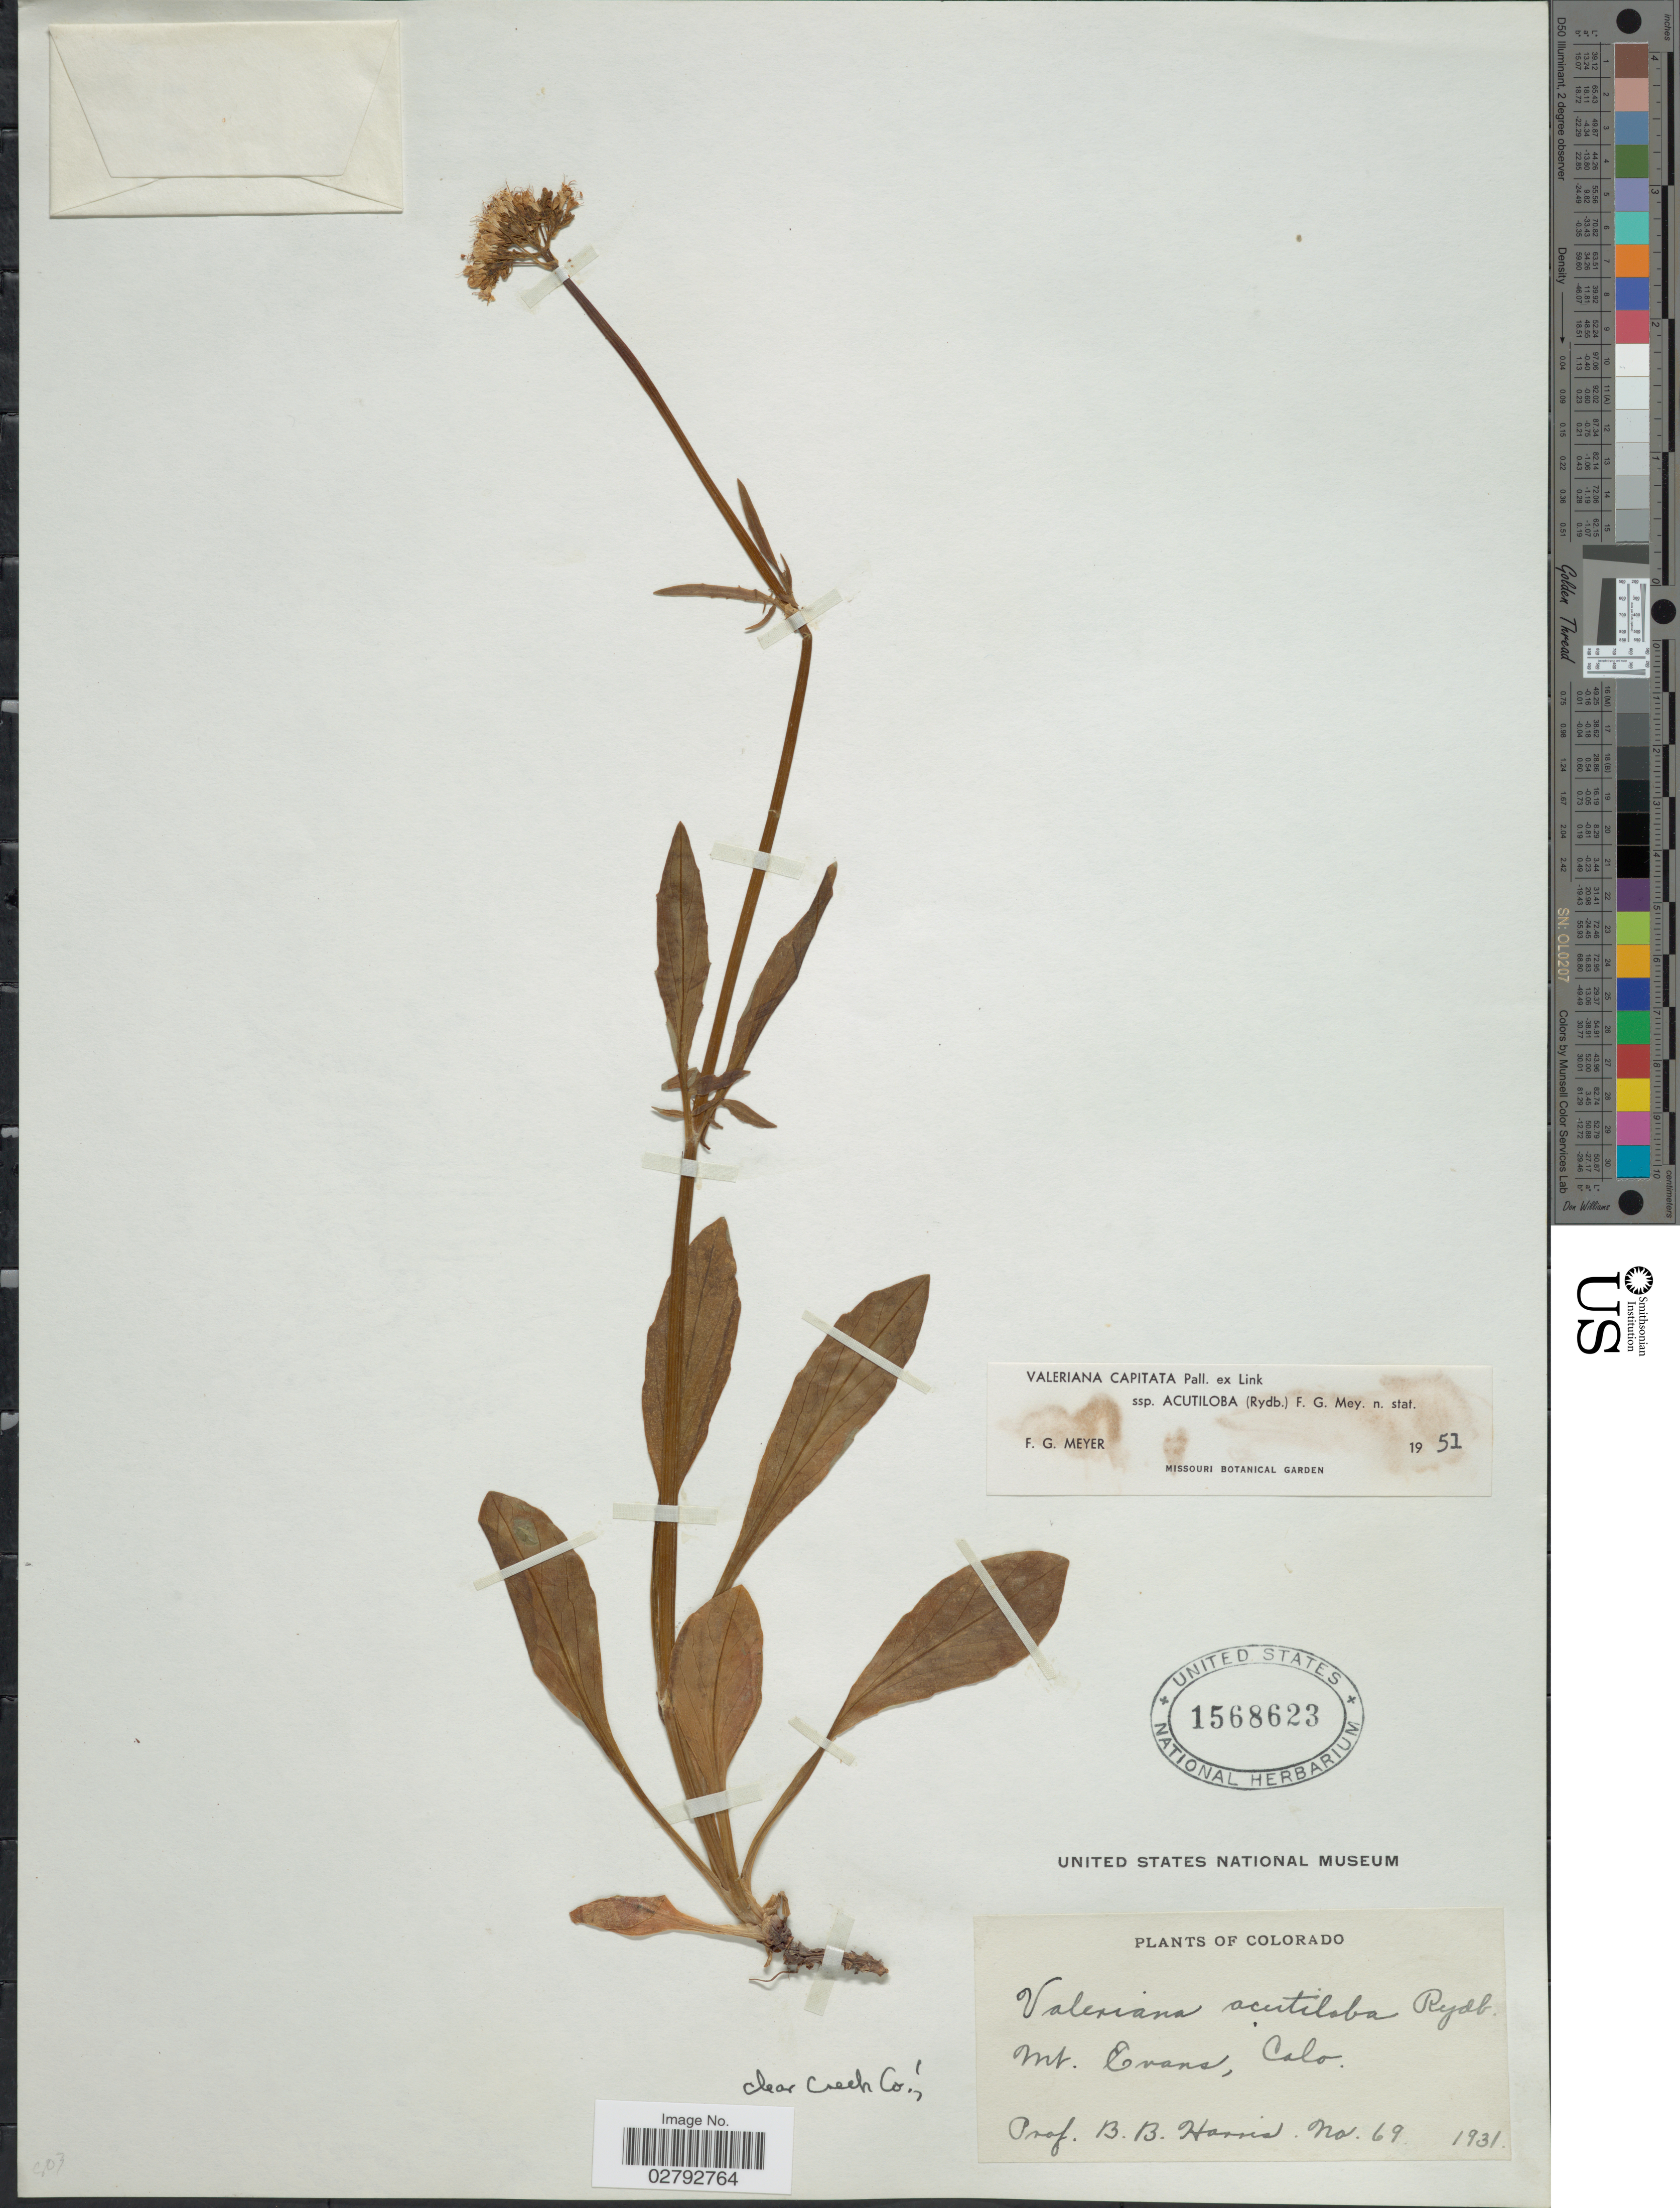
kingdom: Plantae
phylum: Tracheophyta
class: Magnoliopsida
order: Dipsacales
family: Caprifoliaceae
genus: Valeriana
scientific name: Valeriana capitata subsp. acutiloba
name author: Pall. ex Link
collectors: B. B. Harris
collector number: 69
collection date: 1931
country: United States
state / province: Colorado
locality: Mt. Evans. Clear Creek Co.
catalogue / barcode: US 1568623